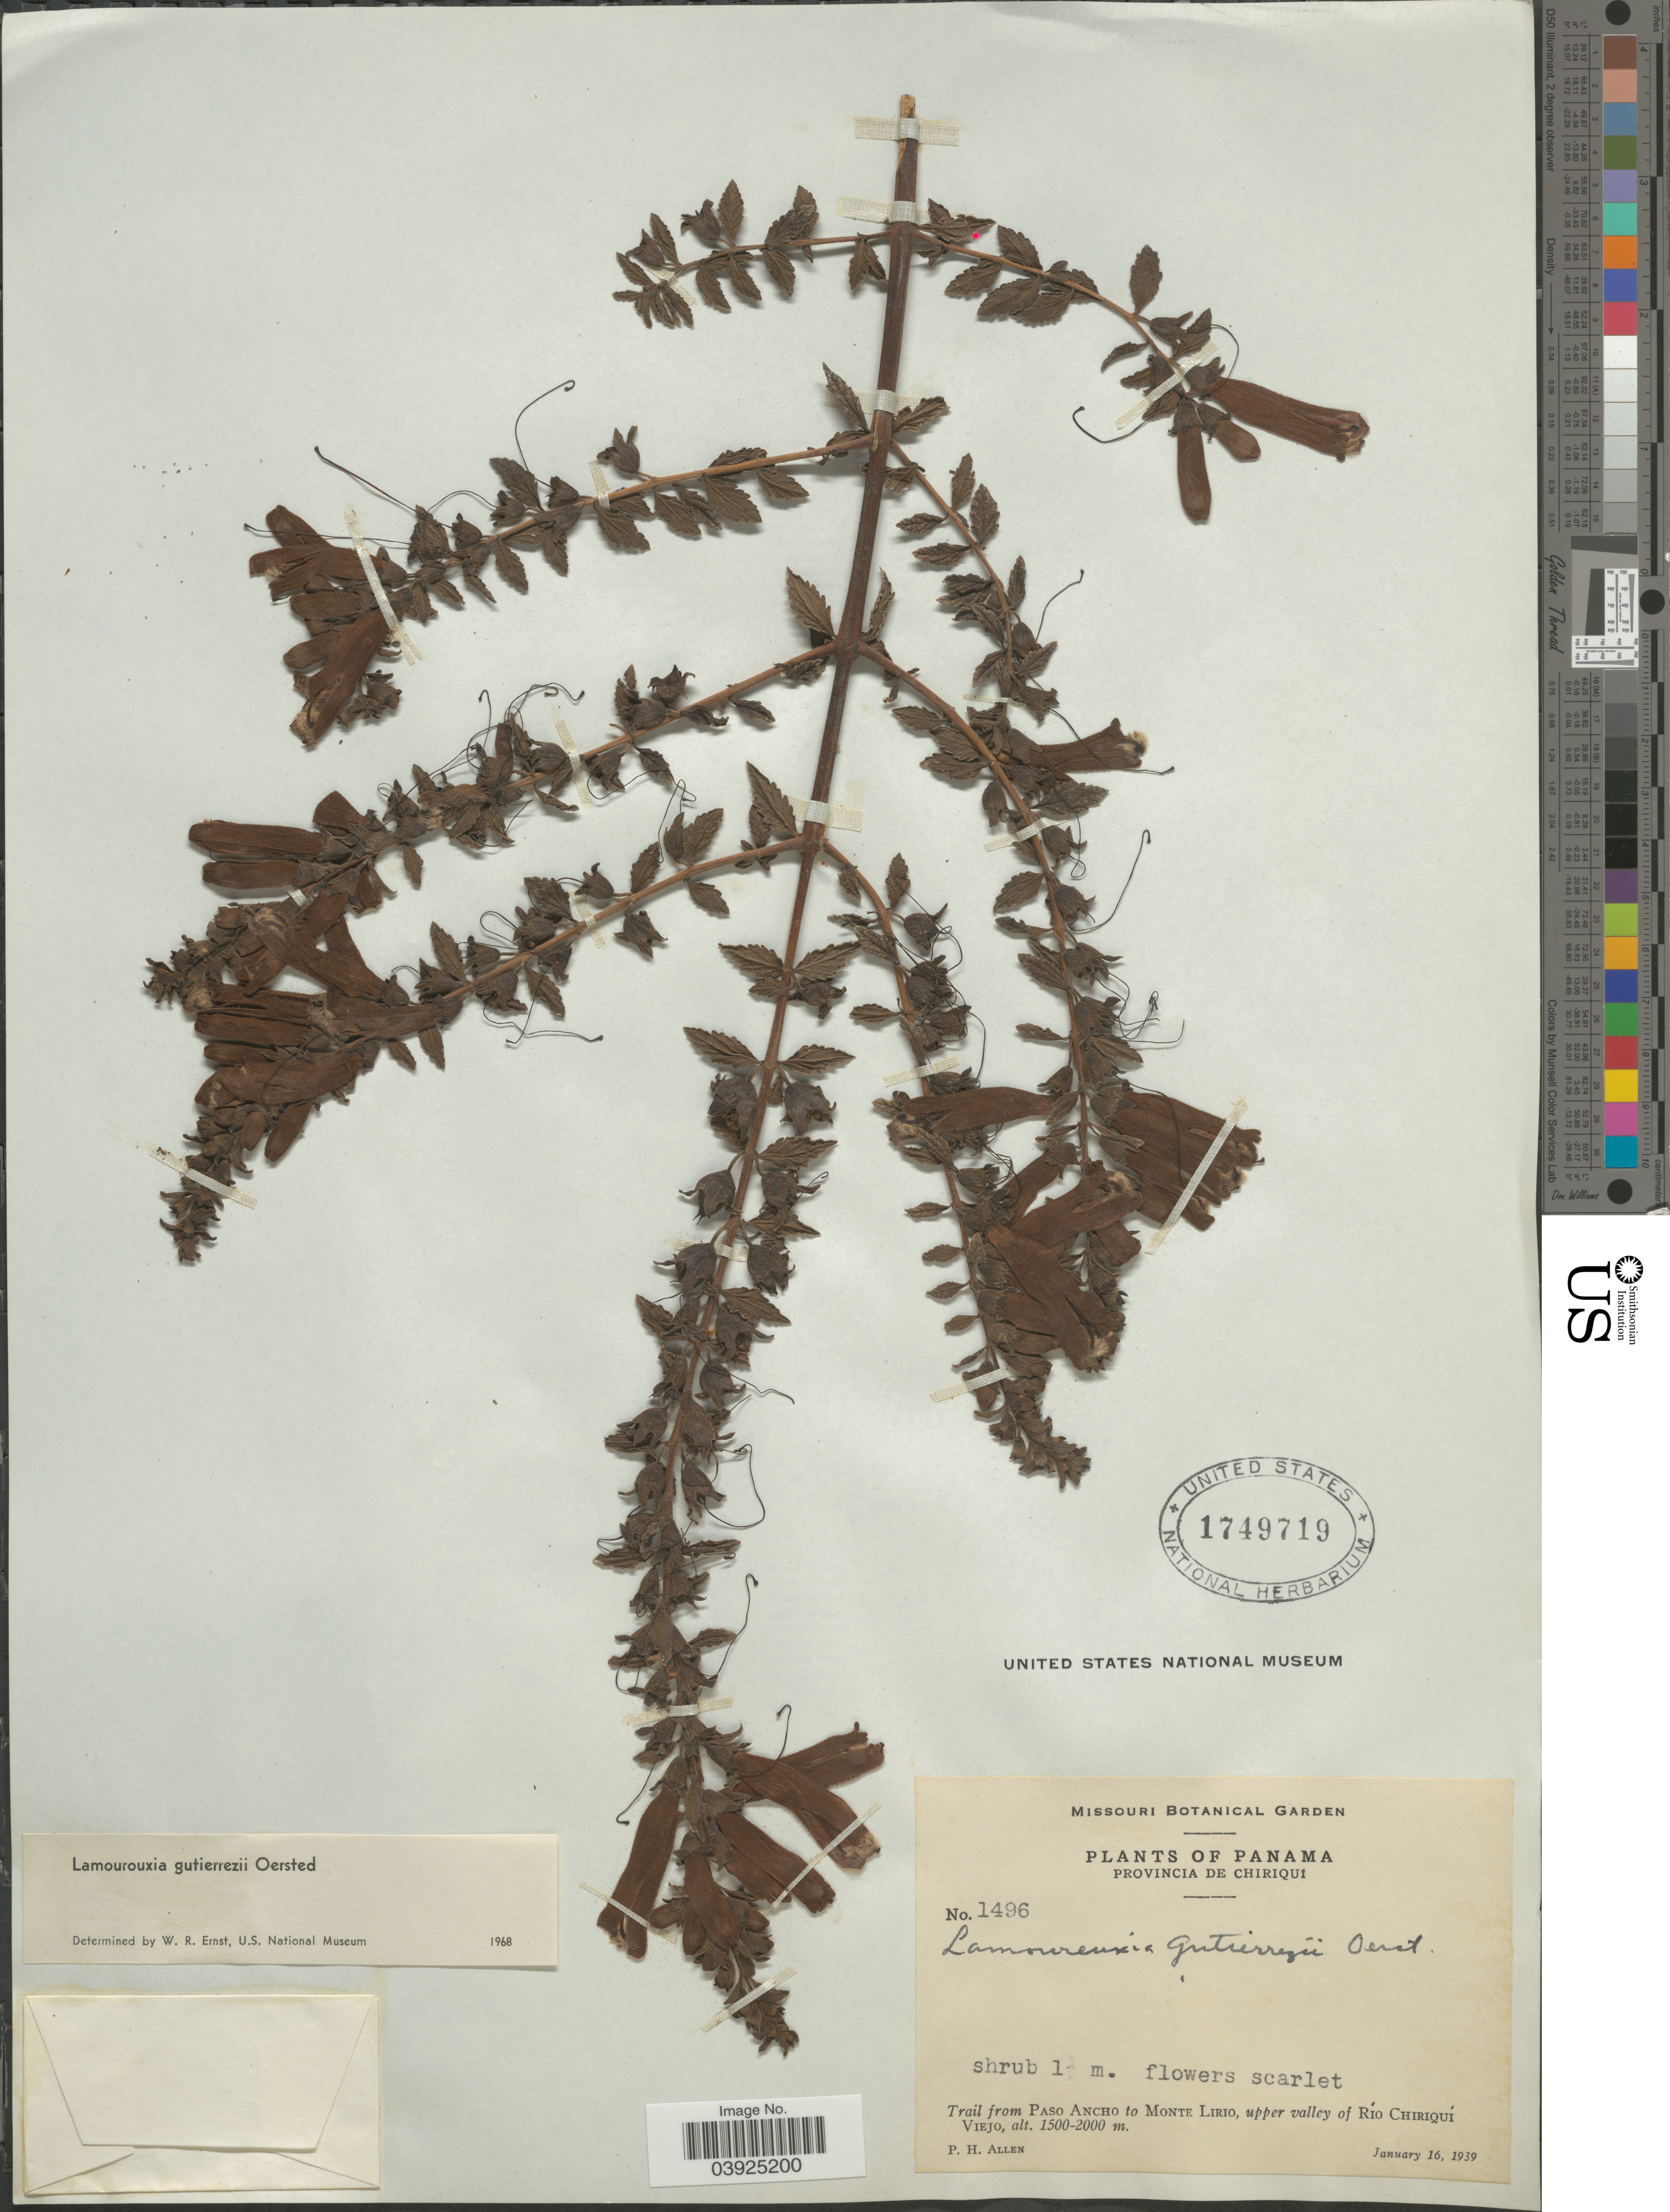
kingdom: Plantae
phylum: Tracheophyta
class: Magnoliopsida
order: Lamiales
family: Orobanchaceae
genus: Lamourouxia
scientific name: Lamourouxia gutierrezii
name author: Oerst.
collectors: P. H. Allen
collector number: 1496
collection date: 1939-01-16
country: Panama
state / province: Chiriqui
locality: Trail from Paso Ancho to Monte Lirio, upper valley of Río Chiriquí Viejo.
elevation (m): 1500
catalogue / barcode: US 1749719